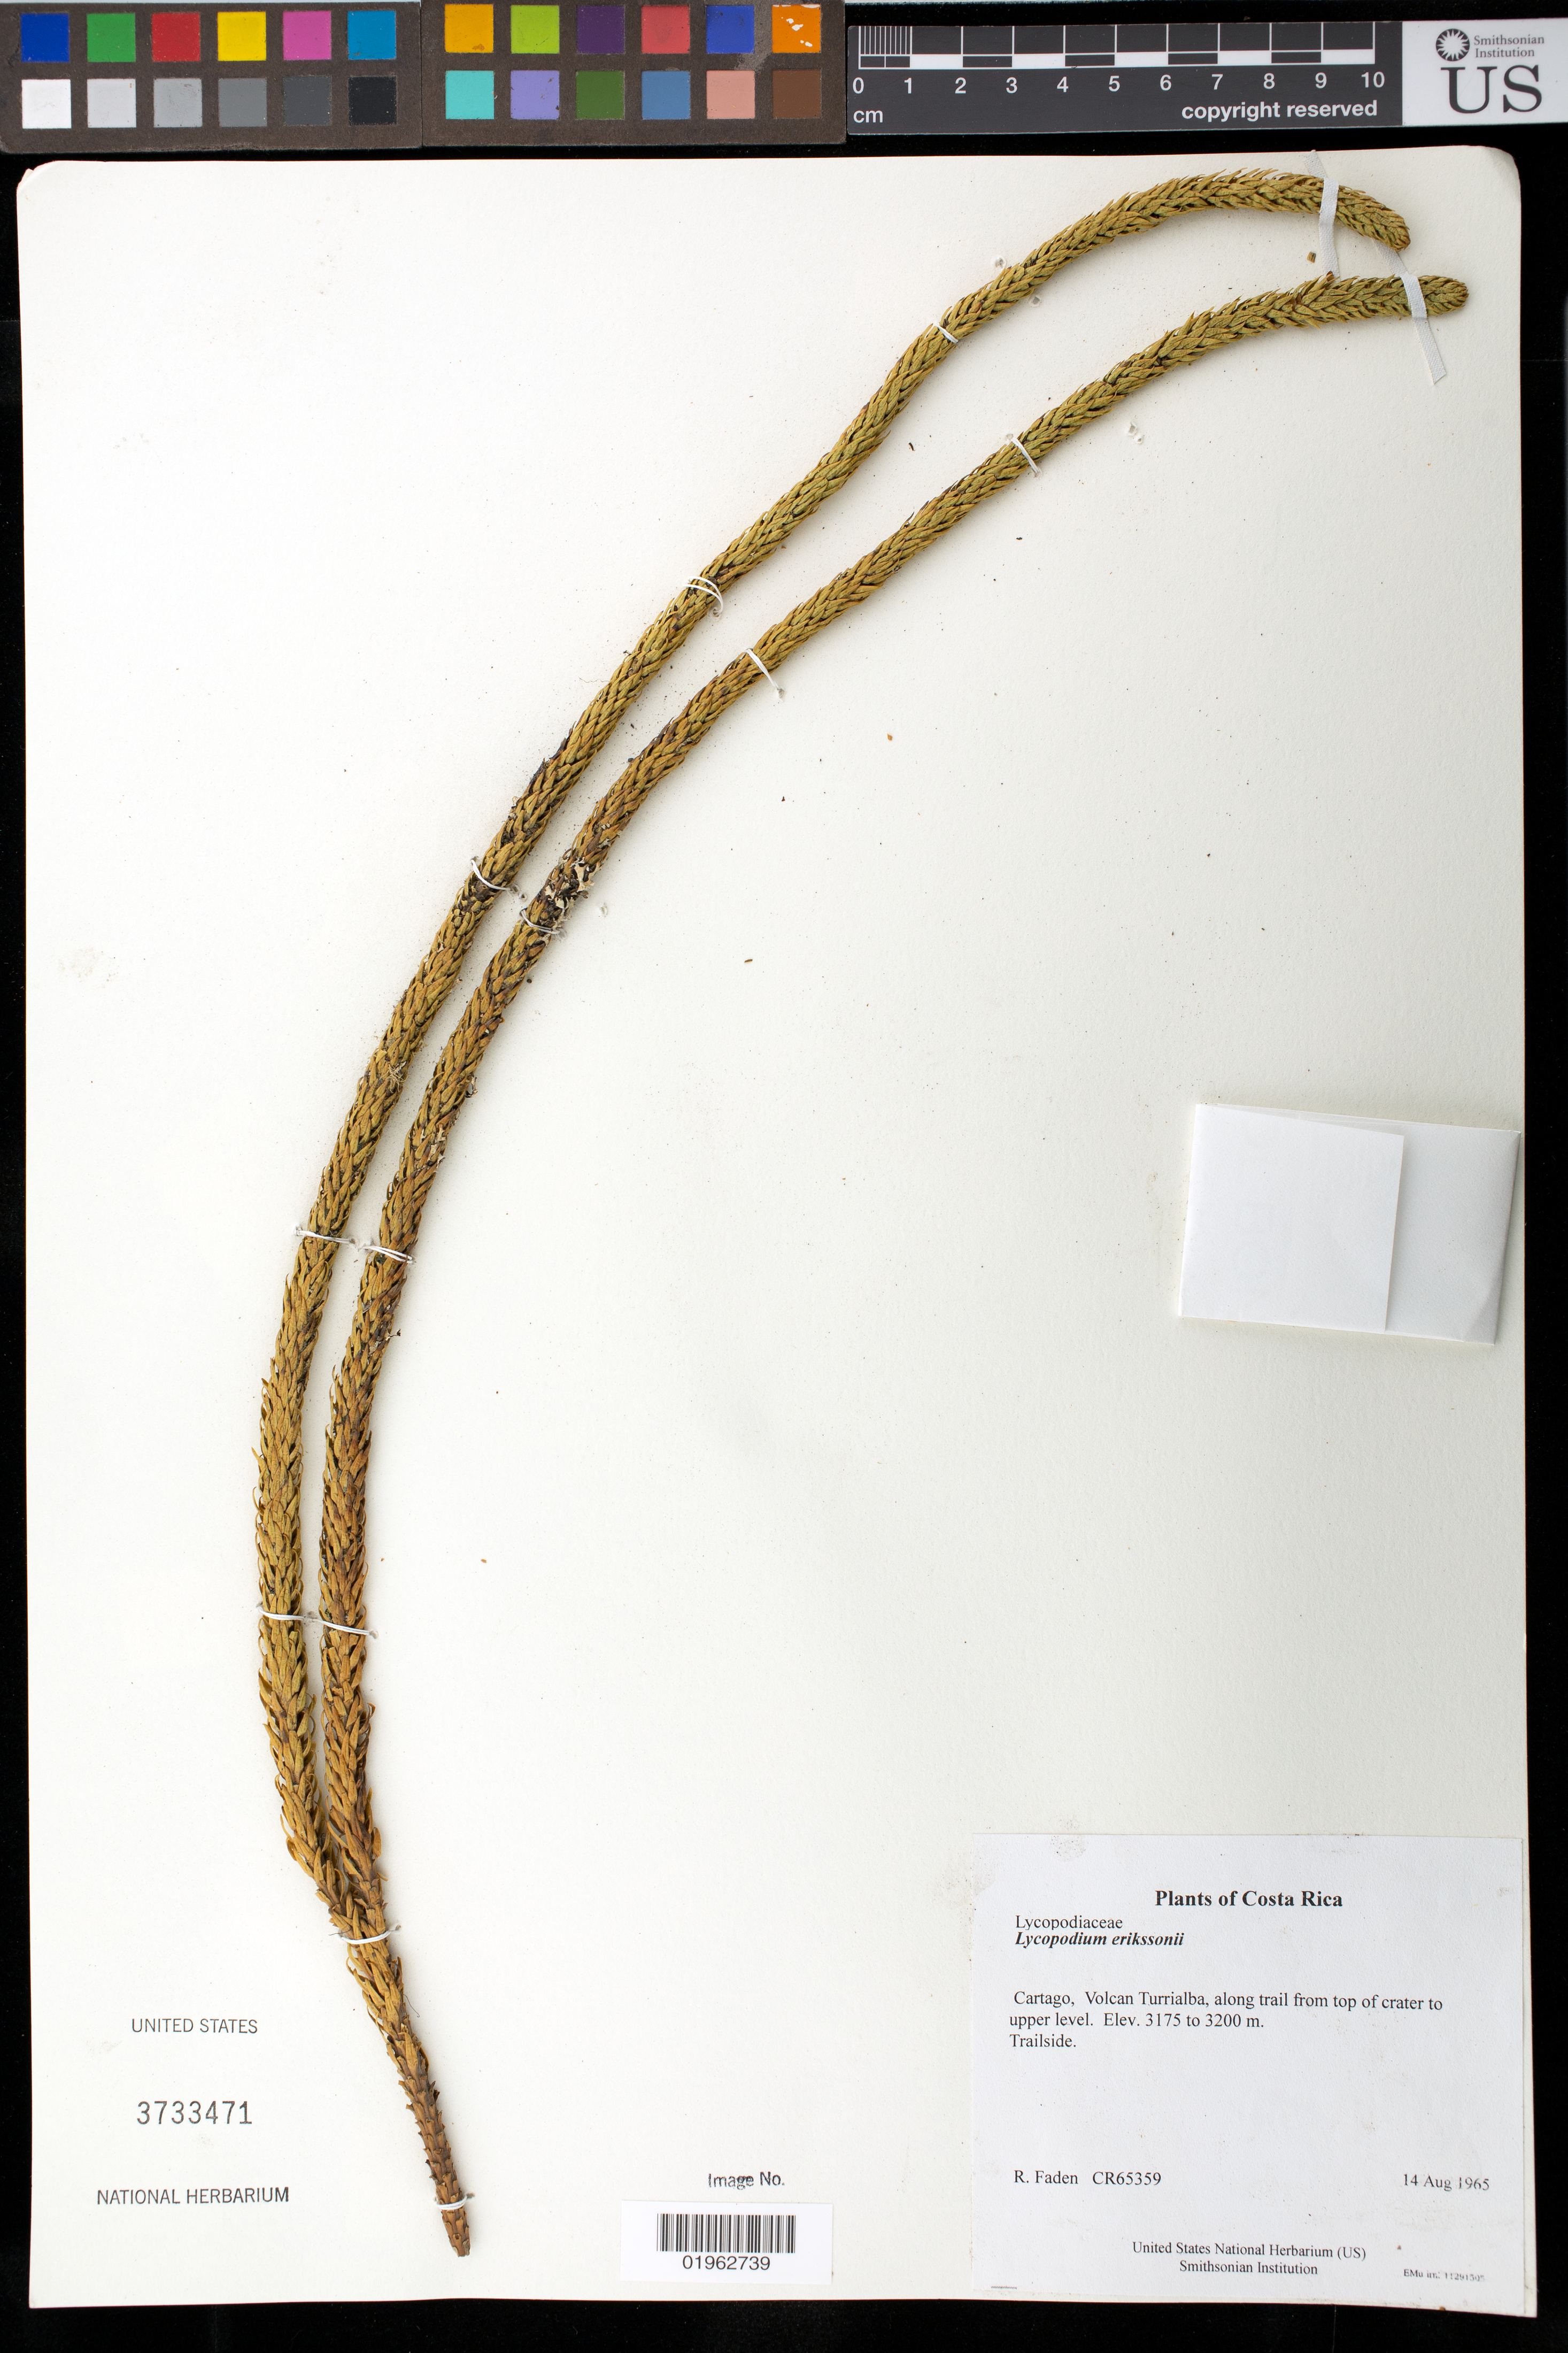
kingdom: Plantae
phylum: Tracheophyta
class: Lycopodiopsida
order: Lycopodiales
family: Lycopodiaceae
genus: Phlegmariurus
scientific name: Phlegmariurus sp.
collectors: R. B. Faden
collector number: CR65359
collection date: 1965-08-14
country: Costa Rica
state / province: Cartago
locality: Volcan Turrialba, along trail from top of crater to upper level.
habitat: Trailside.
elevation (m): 3175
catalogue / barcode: US 3733471